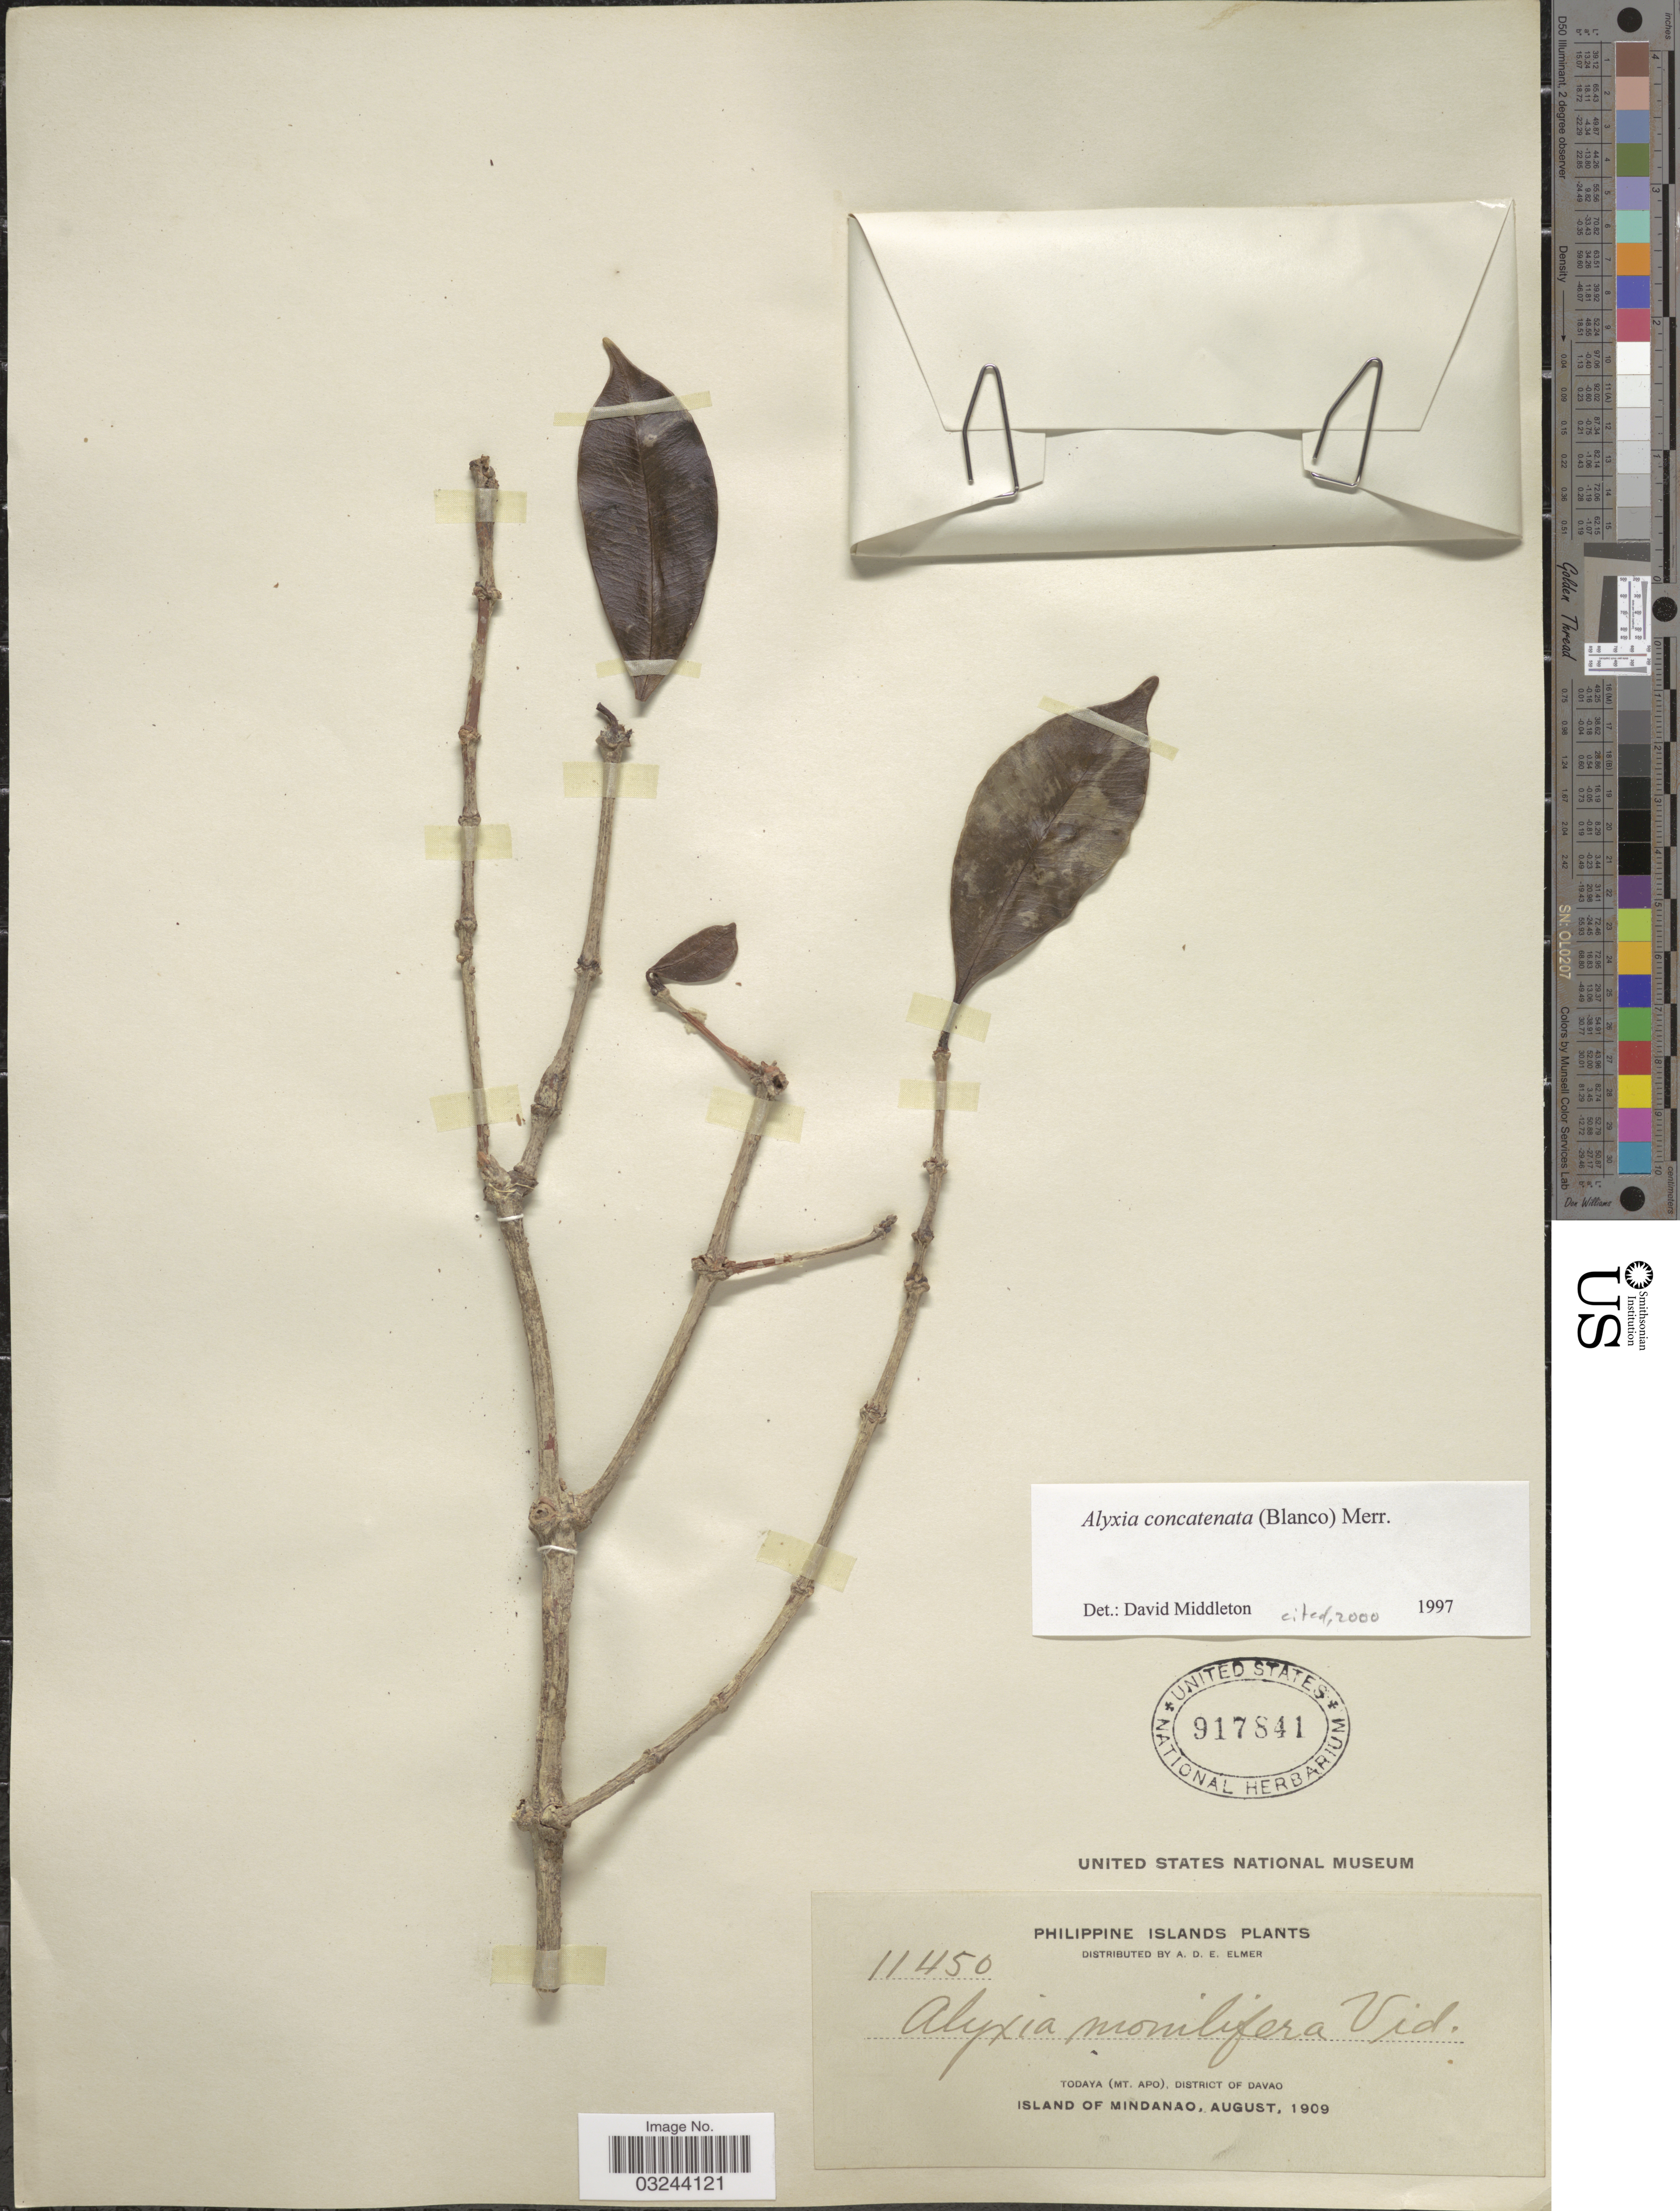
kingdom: Plantae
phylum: Tracheophyta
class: Magnoliopsida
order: Gentianales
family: Apocynaceae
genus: Alyxia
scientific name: Alyxia concatenata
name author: (Blanco) Merr.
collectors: A. D. E. Elmer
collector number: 11450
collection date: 1909-08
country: Philippines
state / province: Davao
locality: Philippine Islands, Todaya (Mt. Apo), District of Davao, Island of Mindanao.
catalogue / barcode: US 917841